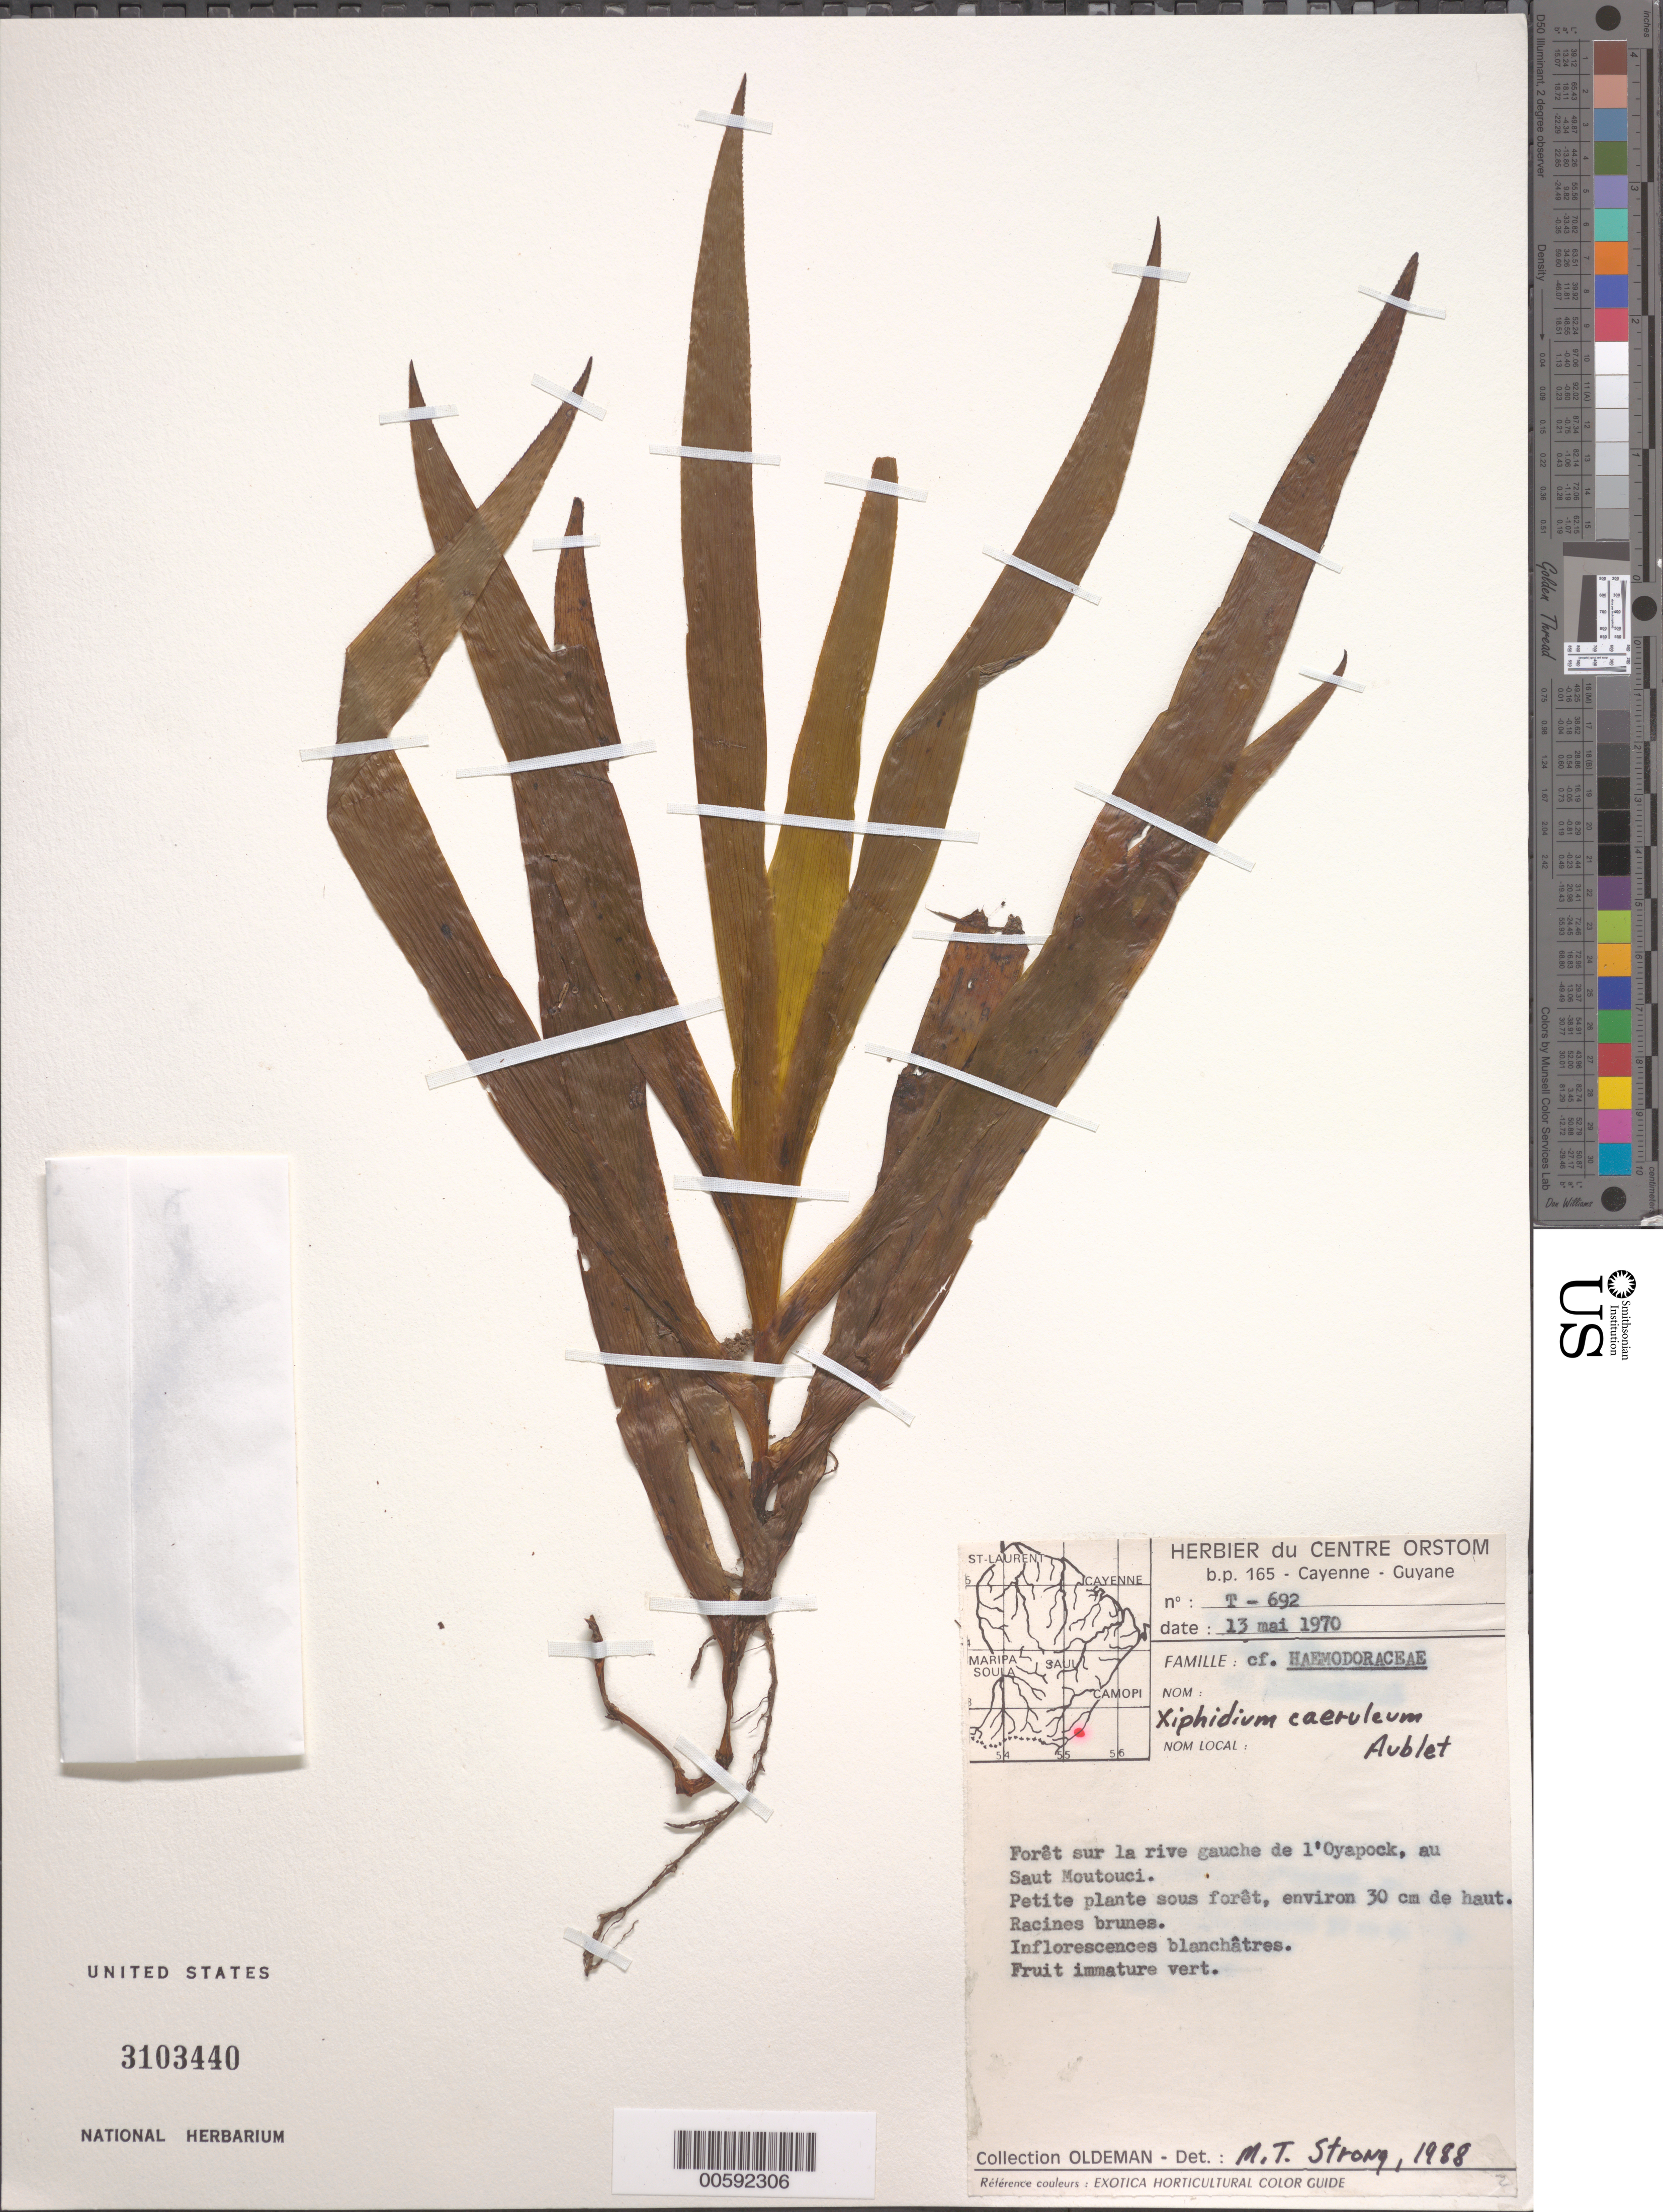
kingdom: Plantae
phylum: Tracheophyta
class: Liliopsida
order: Commelinales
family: Haemodoraceae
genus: Xiphidium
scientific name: Xiphidium caeruleum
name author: Aubl.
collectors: -. Oleman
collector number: T 692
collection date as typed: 13 May 1970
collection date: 1970-05-13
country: French Guiana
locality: Oyapock, au Saut Moutouci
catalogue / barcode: US 3103440